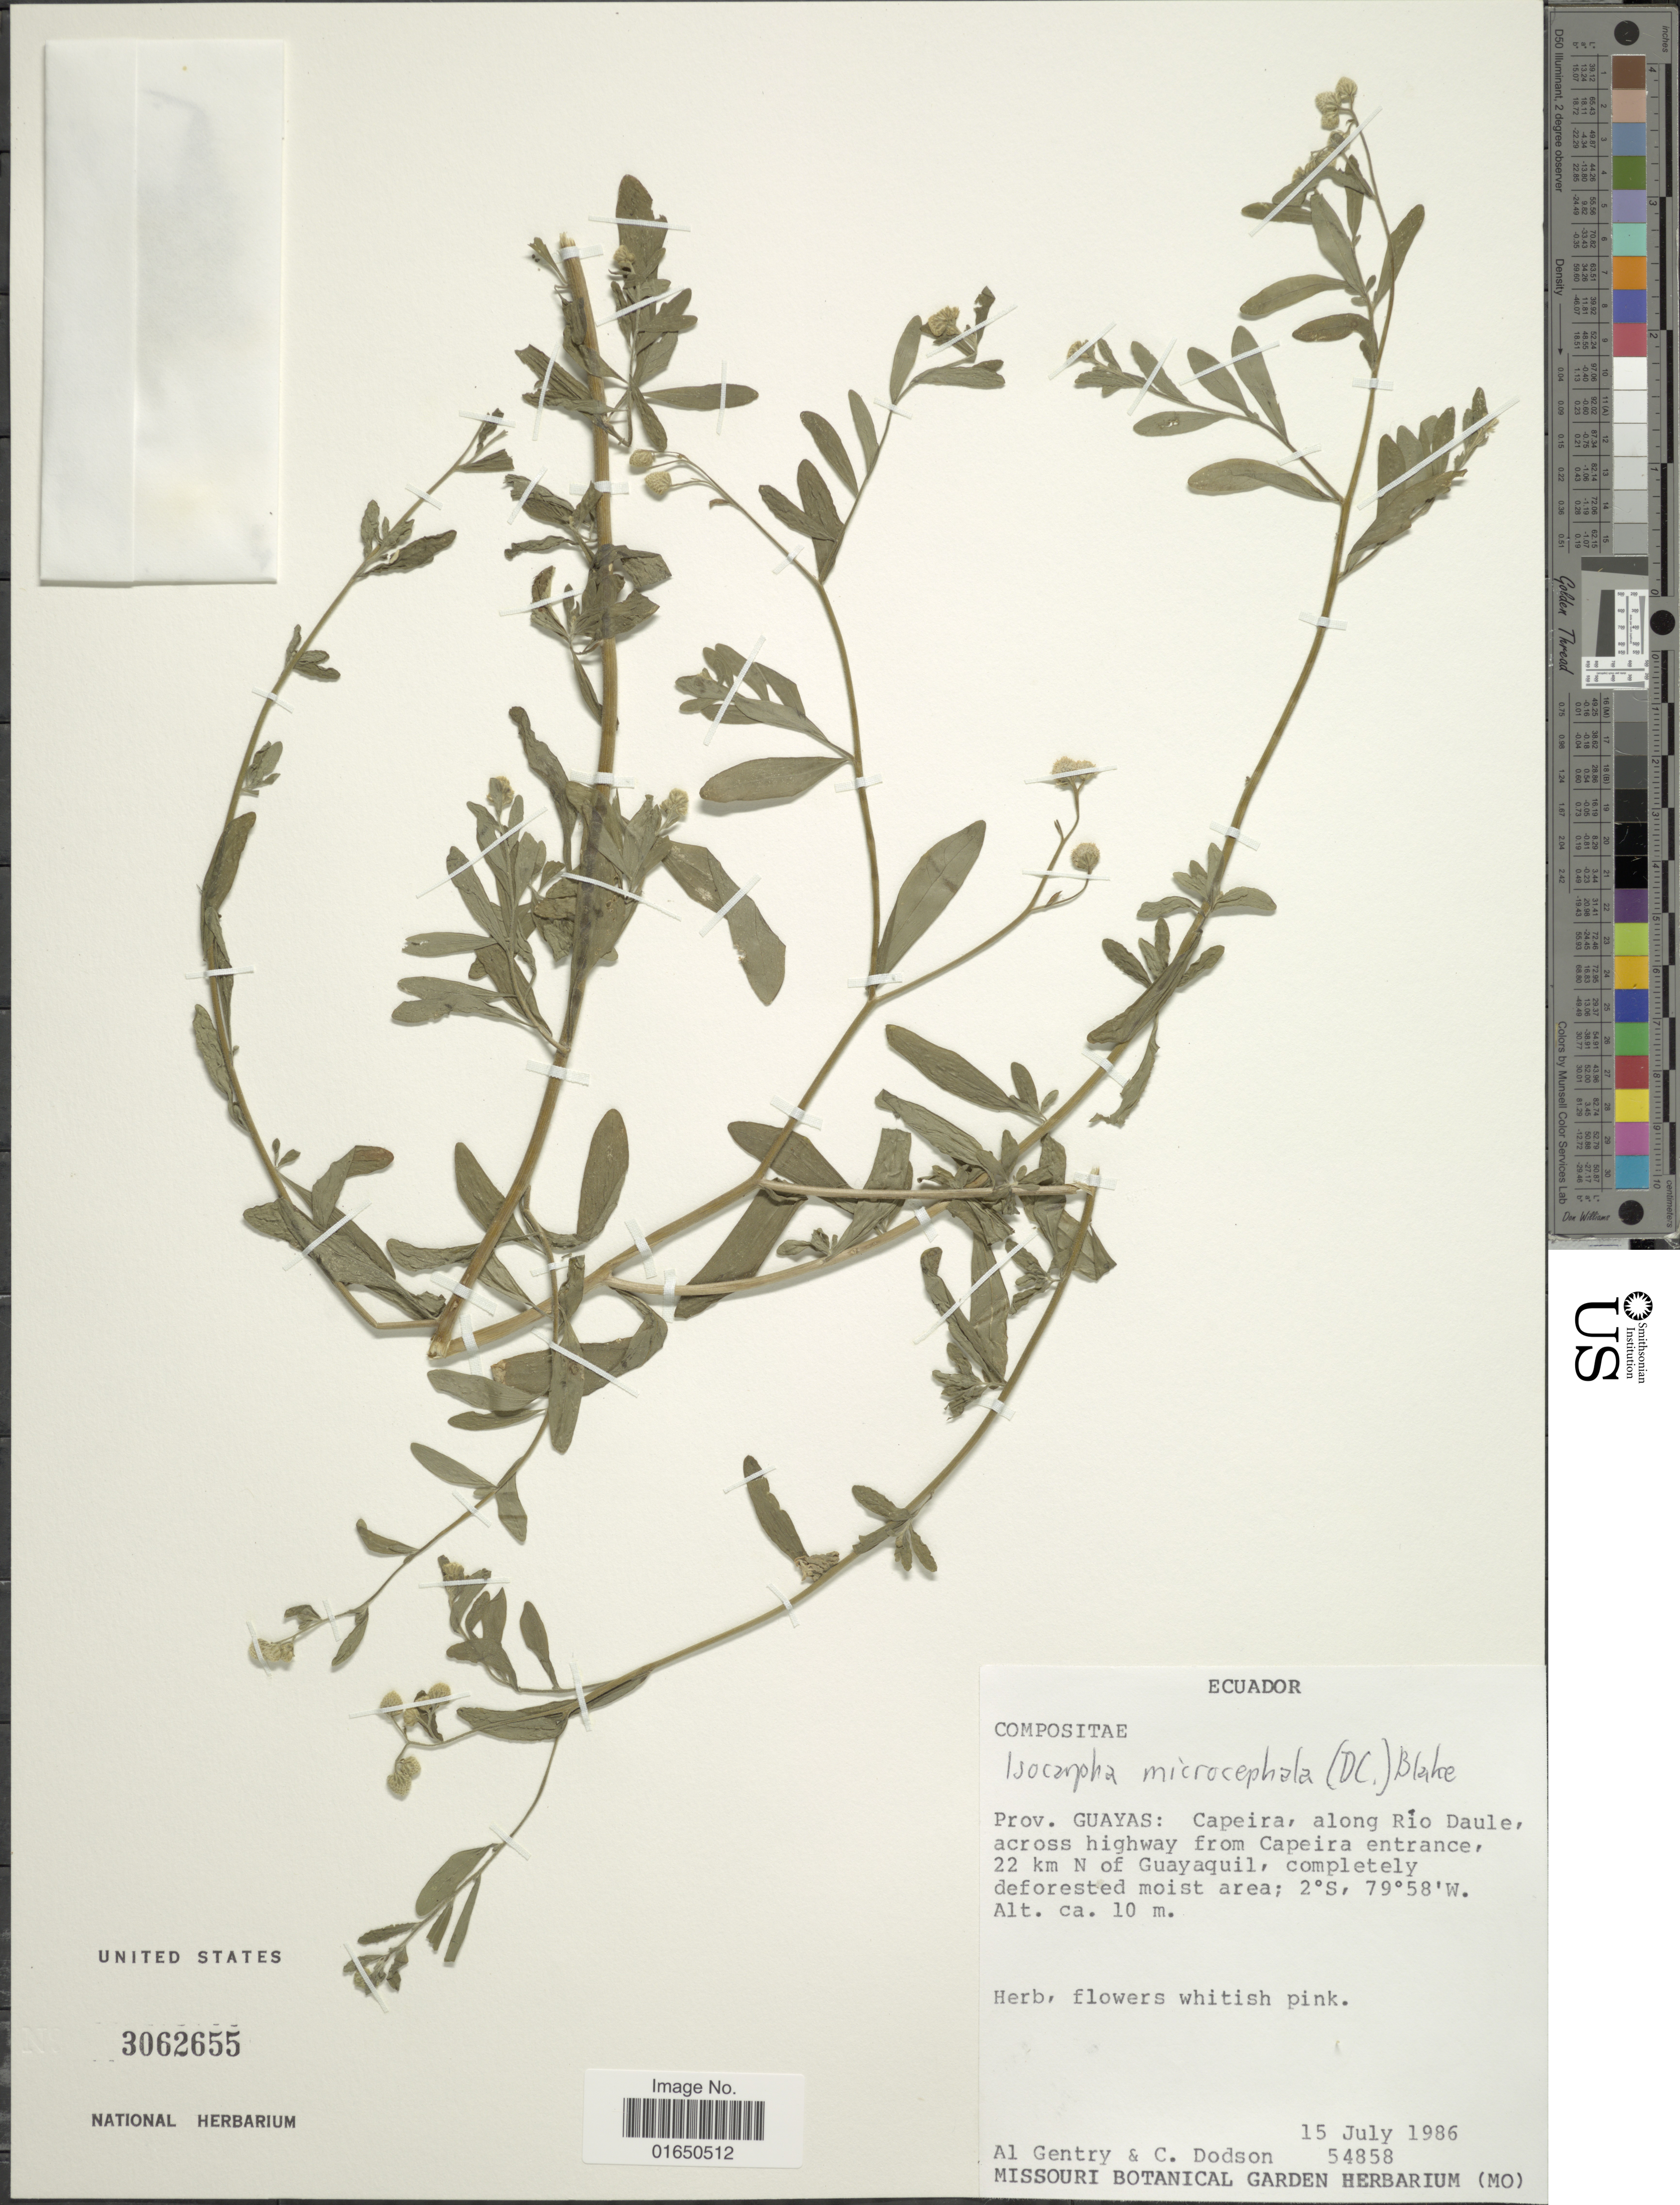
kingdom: Plantae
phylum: Tracheophyta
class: Magnoliopsida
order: Asterales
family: Asteraceae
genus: Isocarpha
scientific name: Isocarpha microcephala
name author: (DC.) S.F. Blake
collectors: A. H. Gentry & C. Dodson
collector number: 54858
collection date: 1986-07-15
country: Ecuador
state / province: Guayas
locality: Capeira, along Río Daule, across highway from Capeira entrance, 22 km N of Guayaquil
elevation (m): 10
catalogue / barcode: US 3062655